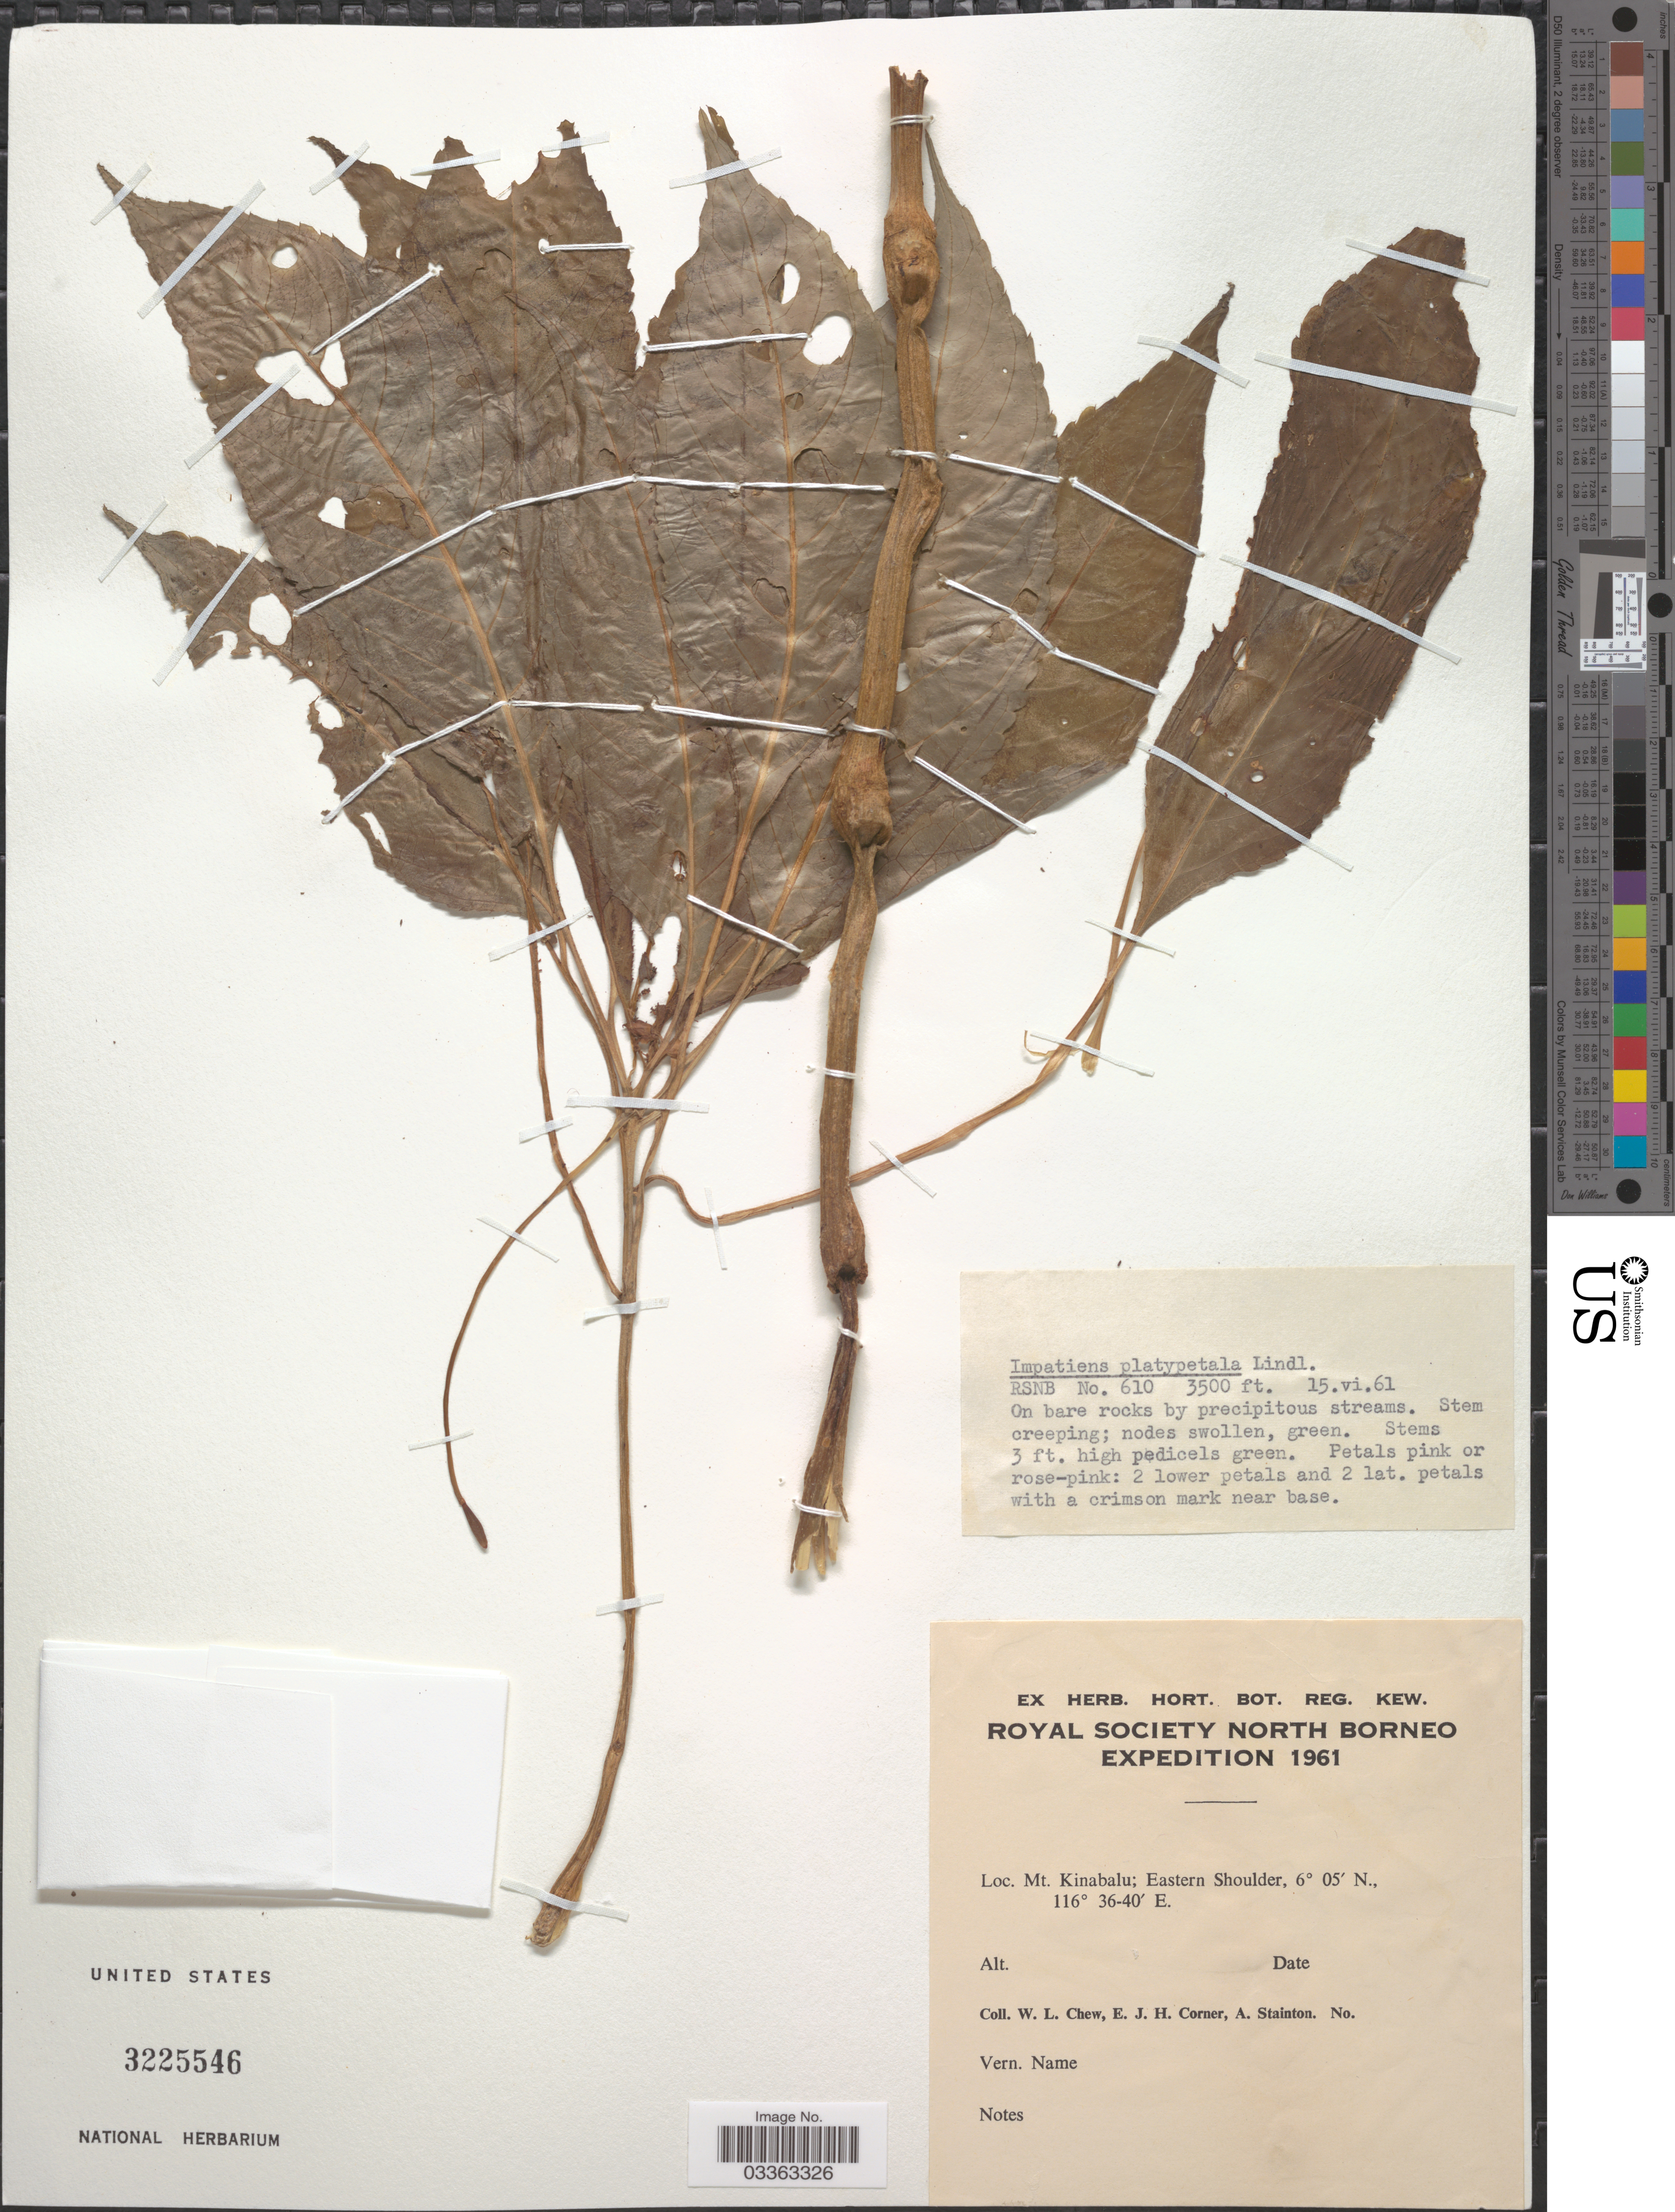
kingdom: Plantae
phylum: Tracheophyta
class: Magnoliopsida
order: Ericales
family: Balsaminaceae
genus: Impatiens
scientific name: Impatiens platypetala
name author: Lindl.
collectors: W. Chew, E. Corner & A. Stainton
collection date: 1961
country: Malaysia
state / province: Sabah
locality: Mt. Kinabalu; Eastern Shoulder.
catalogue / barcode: US 3225546